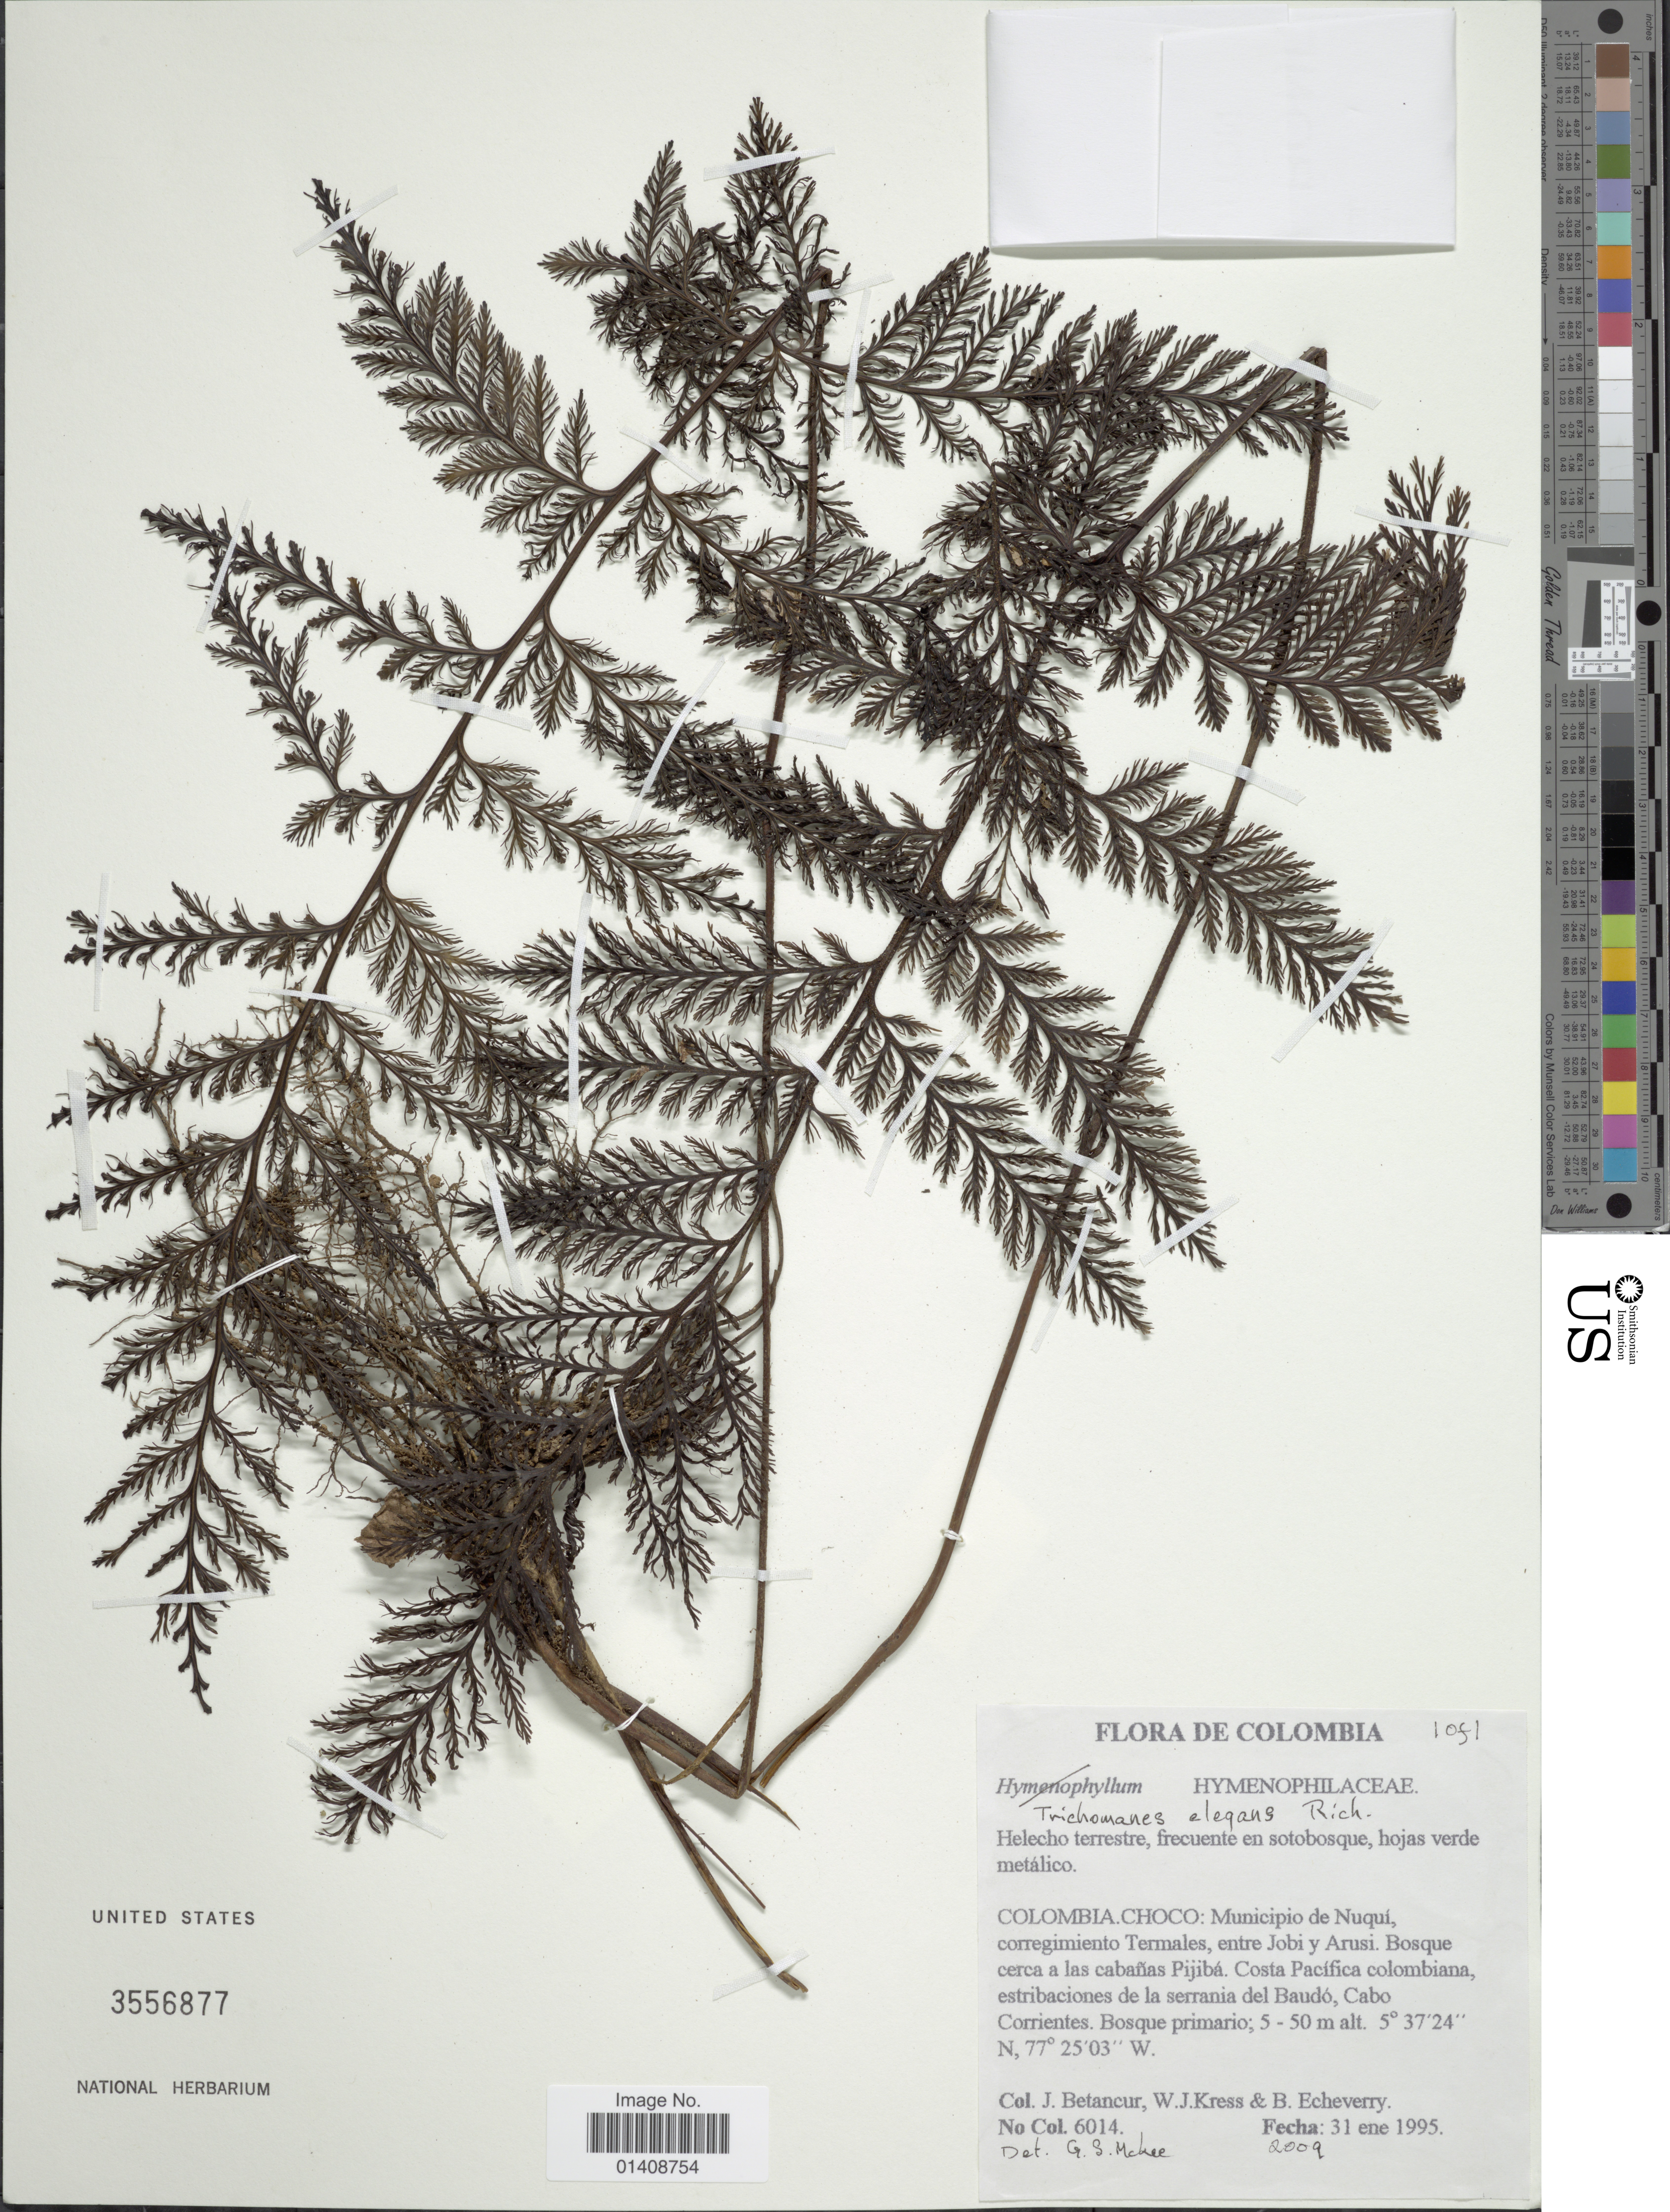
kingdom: Plantae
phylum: Tracheophyta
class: Polypodiopsida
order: Hymenophyllales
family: Hymenophyllaceae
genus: Trichomanes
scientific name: Trichomanes elegans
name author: Rich.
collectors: J. Betancur, W. J. Kress & B. Echeverry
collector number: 6014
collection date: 1995-01-31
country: Colombia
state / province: Chocó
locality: Municipio de Nuqui, corregimiento Termales, entre Jobi y Arusi. Bosque cerca a las cabanas Pijiba. Costa Pacifica colombiana, estribaciones de la serrania del Baudo, Cabo Corrientes.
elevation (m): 5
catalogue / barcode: US 3556877